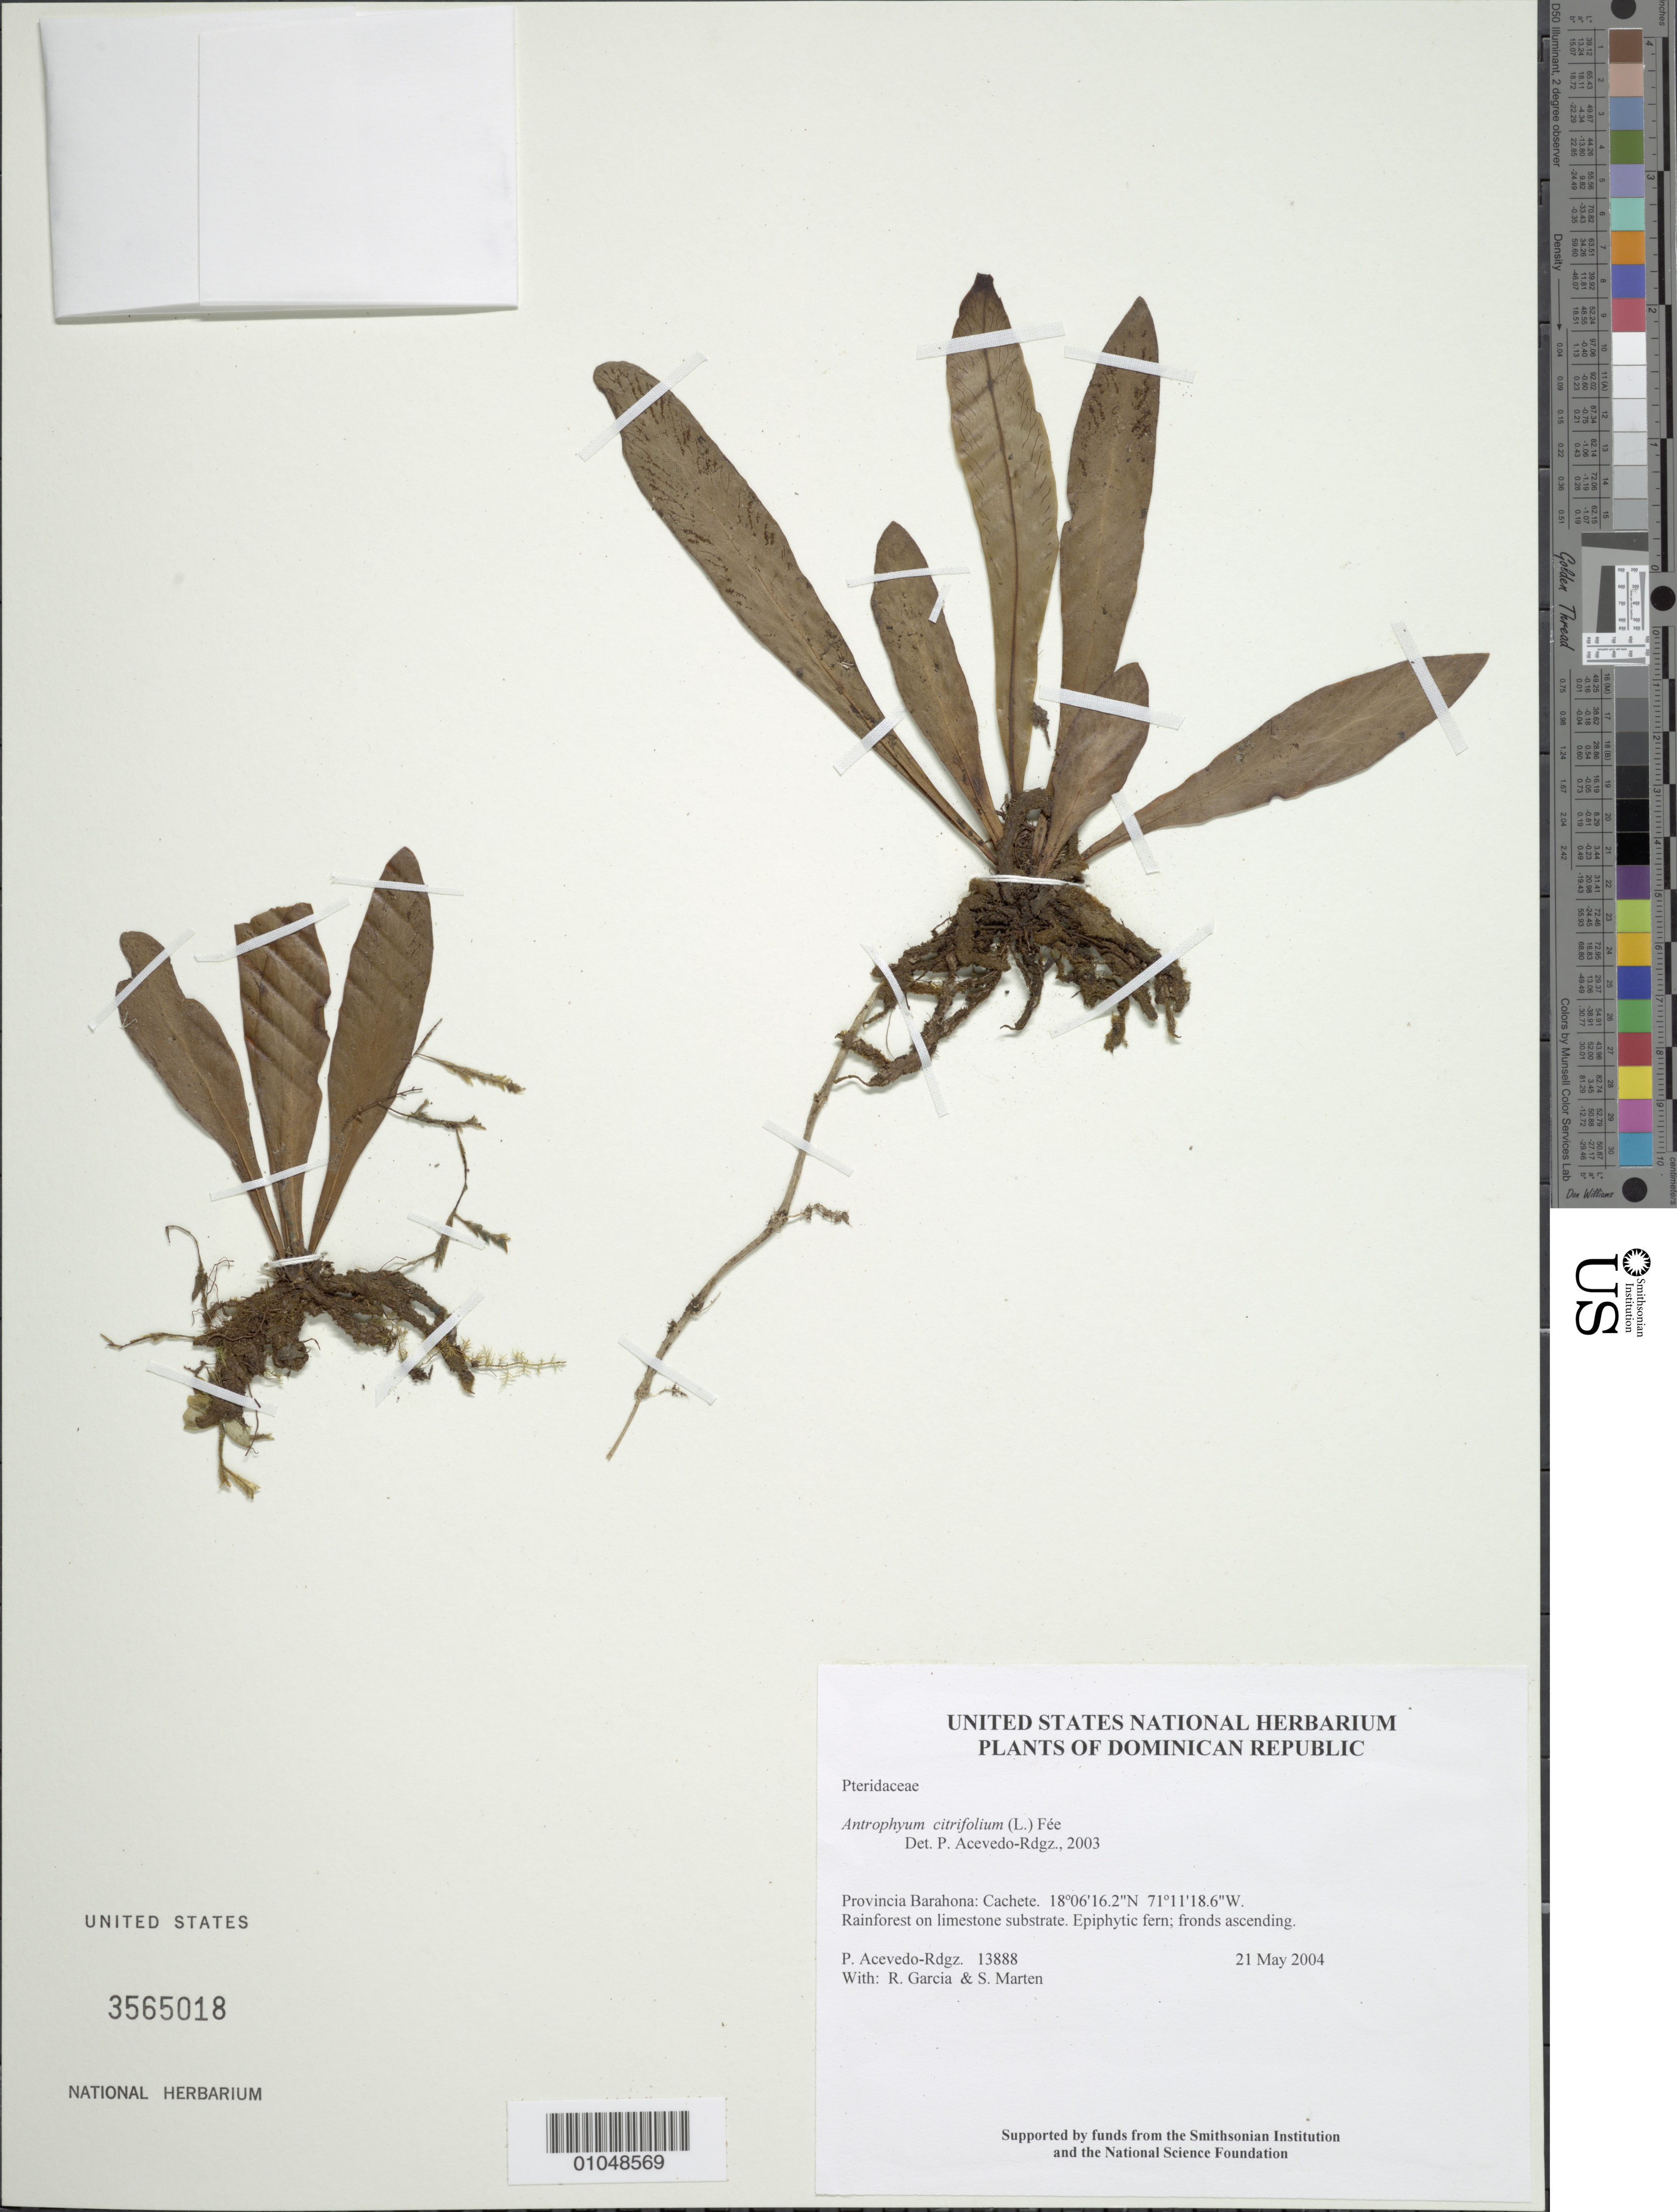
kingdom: Plantae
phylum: Tracheophyta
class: Polypodiopsida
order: Polypodiales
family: Pteridaceae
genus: Anetium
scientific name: Anetium citrifolium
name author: (L.) Splitg.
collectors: P. Acevedo-Rodr., R. G. García & S. Marten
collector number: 13888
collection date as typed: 21 May 2004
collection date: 2004-05-21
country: Dominican Republic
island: Hispaniola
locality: Provincia Barahona: Cachete.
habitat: Rainforest on limestone substrate.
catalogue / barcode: US 3565018